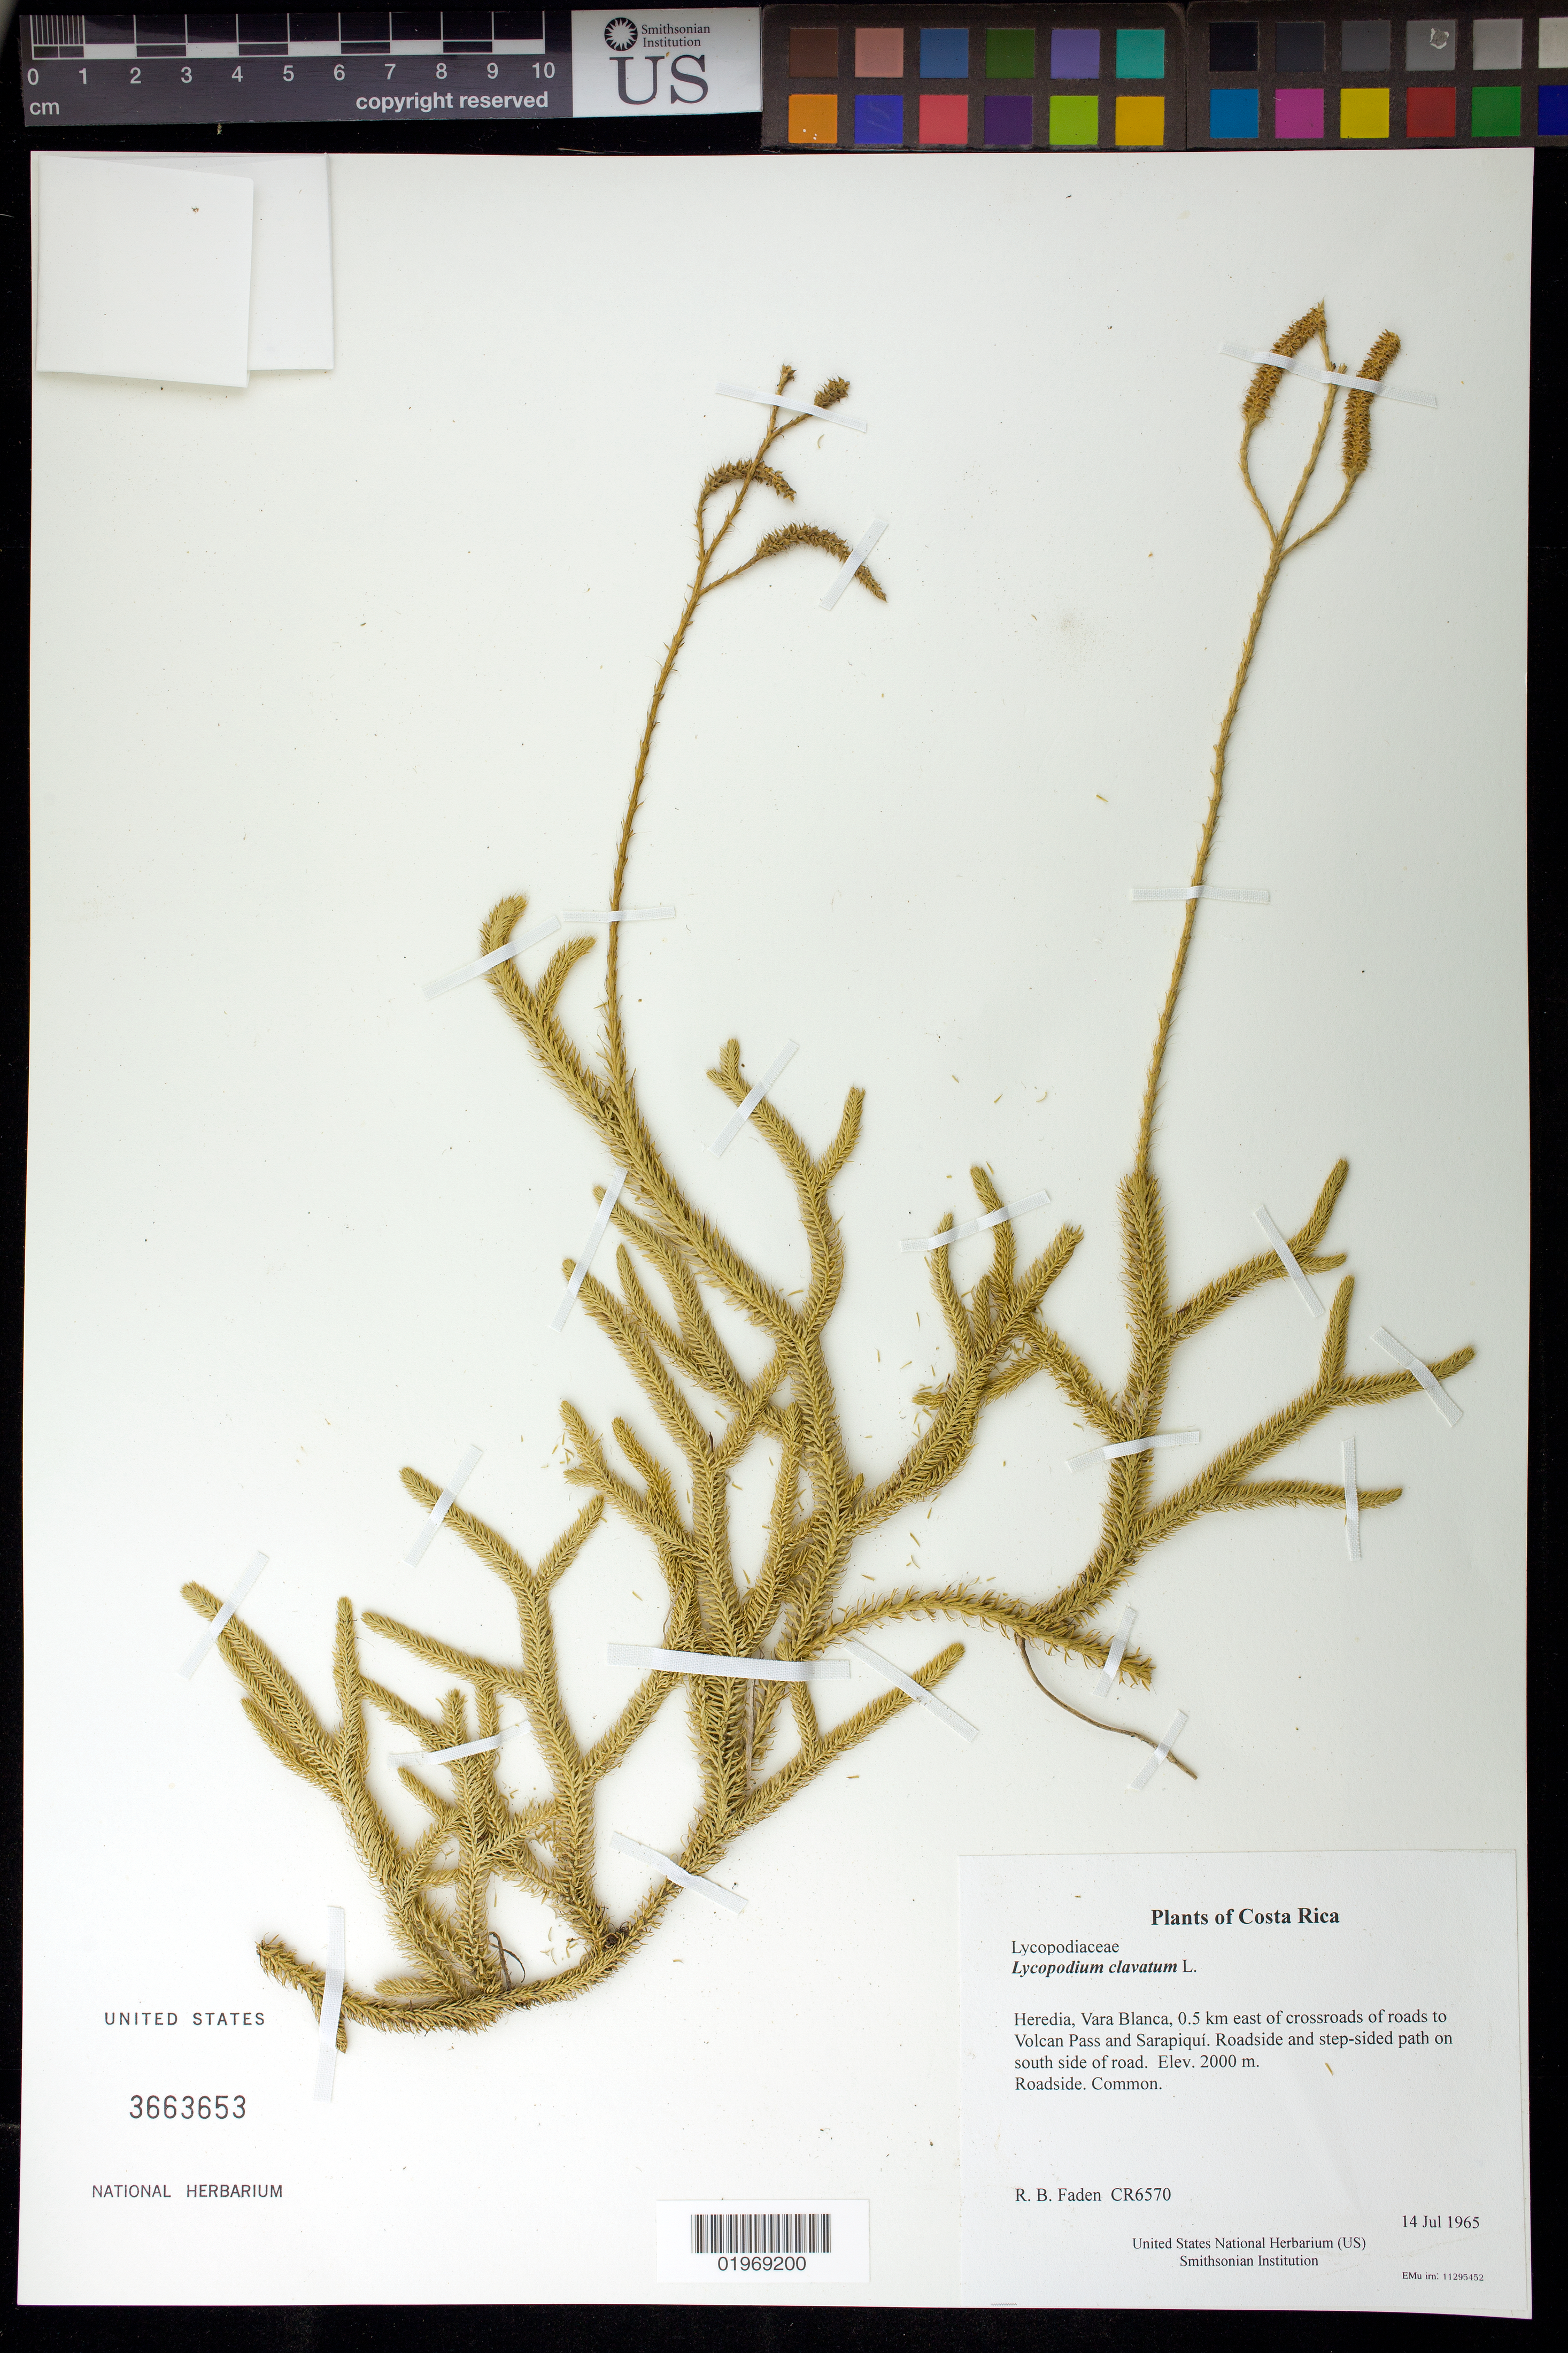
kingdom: Plantae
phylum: Tracheophyta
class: Lycopodiopsida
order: Lycopodiales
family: Lycopodiaceae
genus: Lycopodium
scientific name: Lycopodium clavatum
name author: L.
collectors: R. B. Faden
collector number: CR6570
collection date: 1965-07-14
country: Costa Rica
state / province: Heredia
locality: Vara Blanca, 0.5 km east of crossroads of roads to Volcan Pass and Sarapiquí. Roadside and step-sided path on south side of road.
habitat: Roadside. Common.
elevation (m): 2000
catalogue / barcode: US 3663653